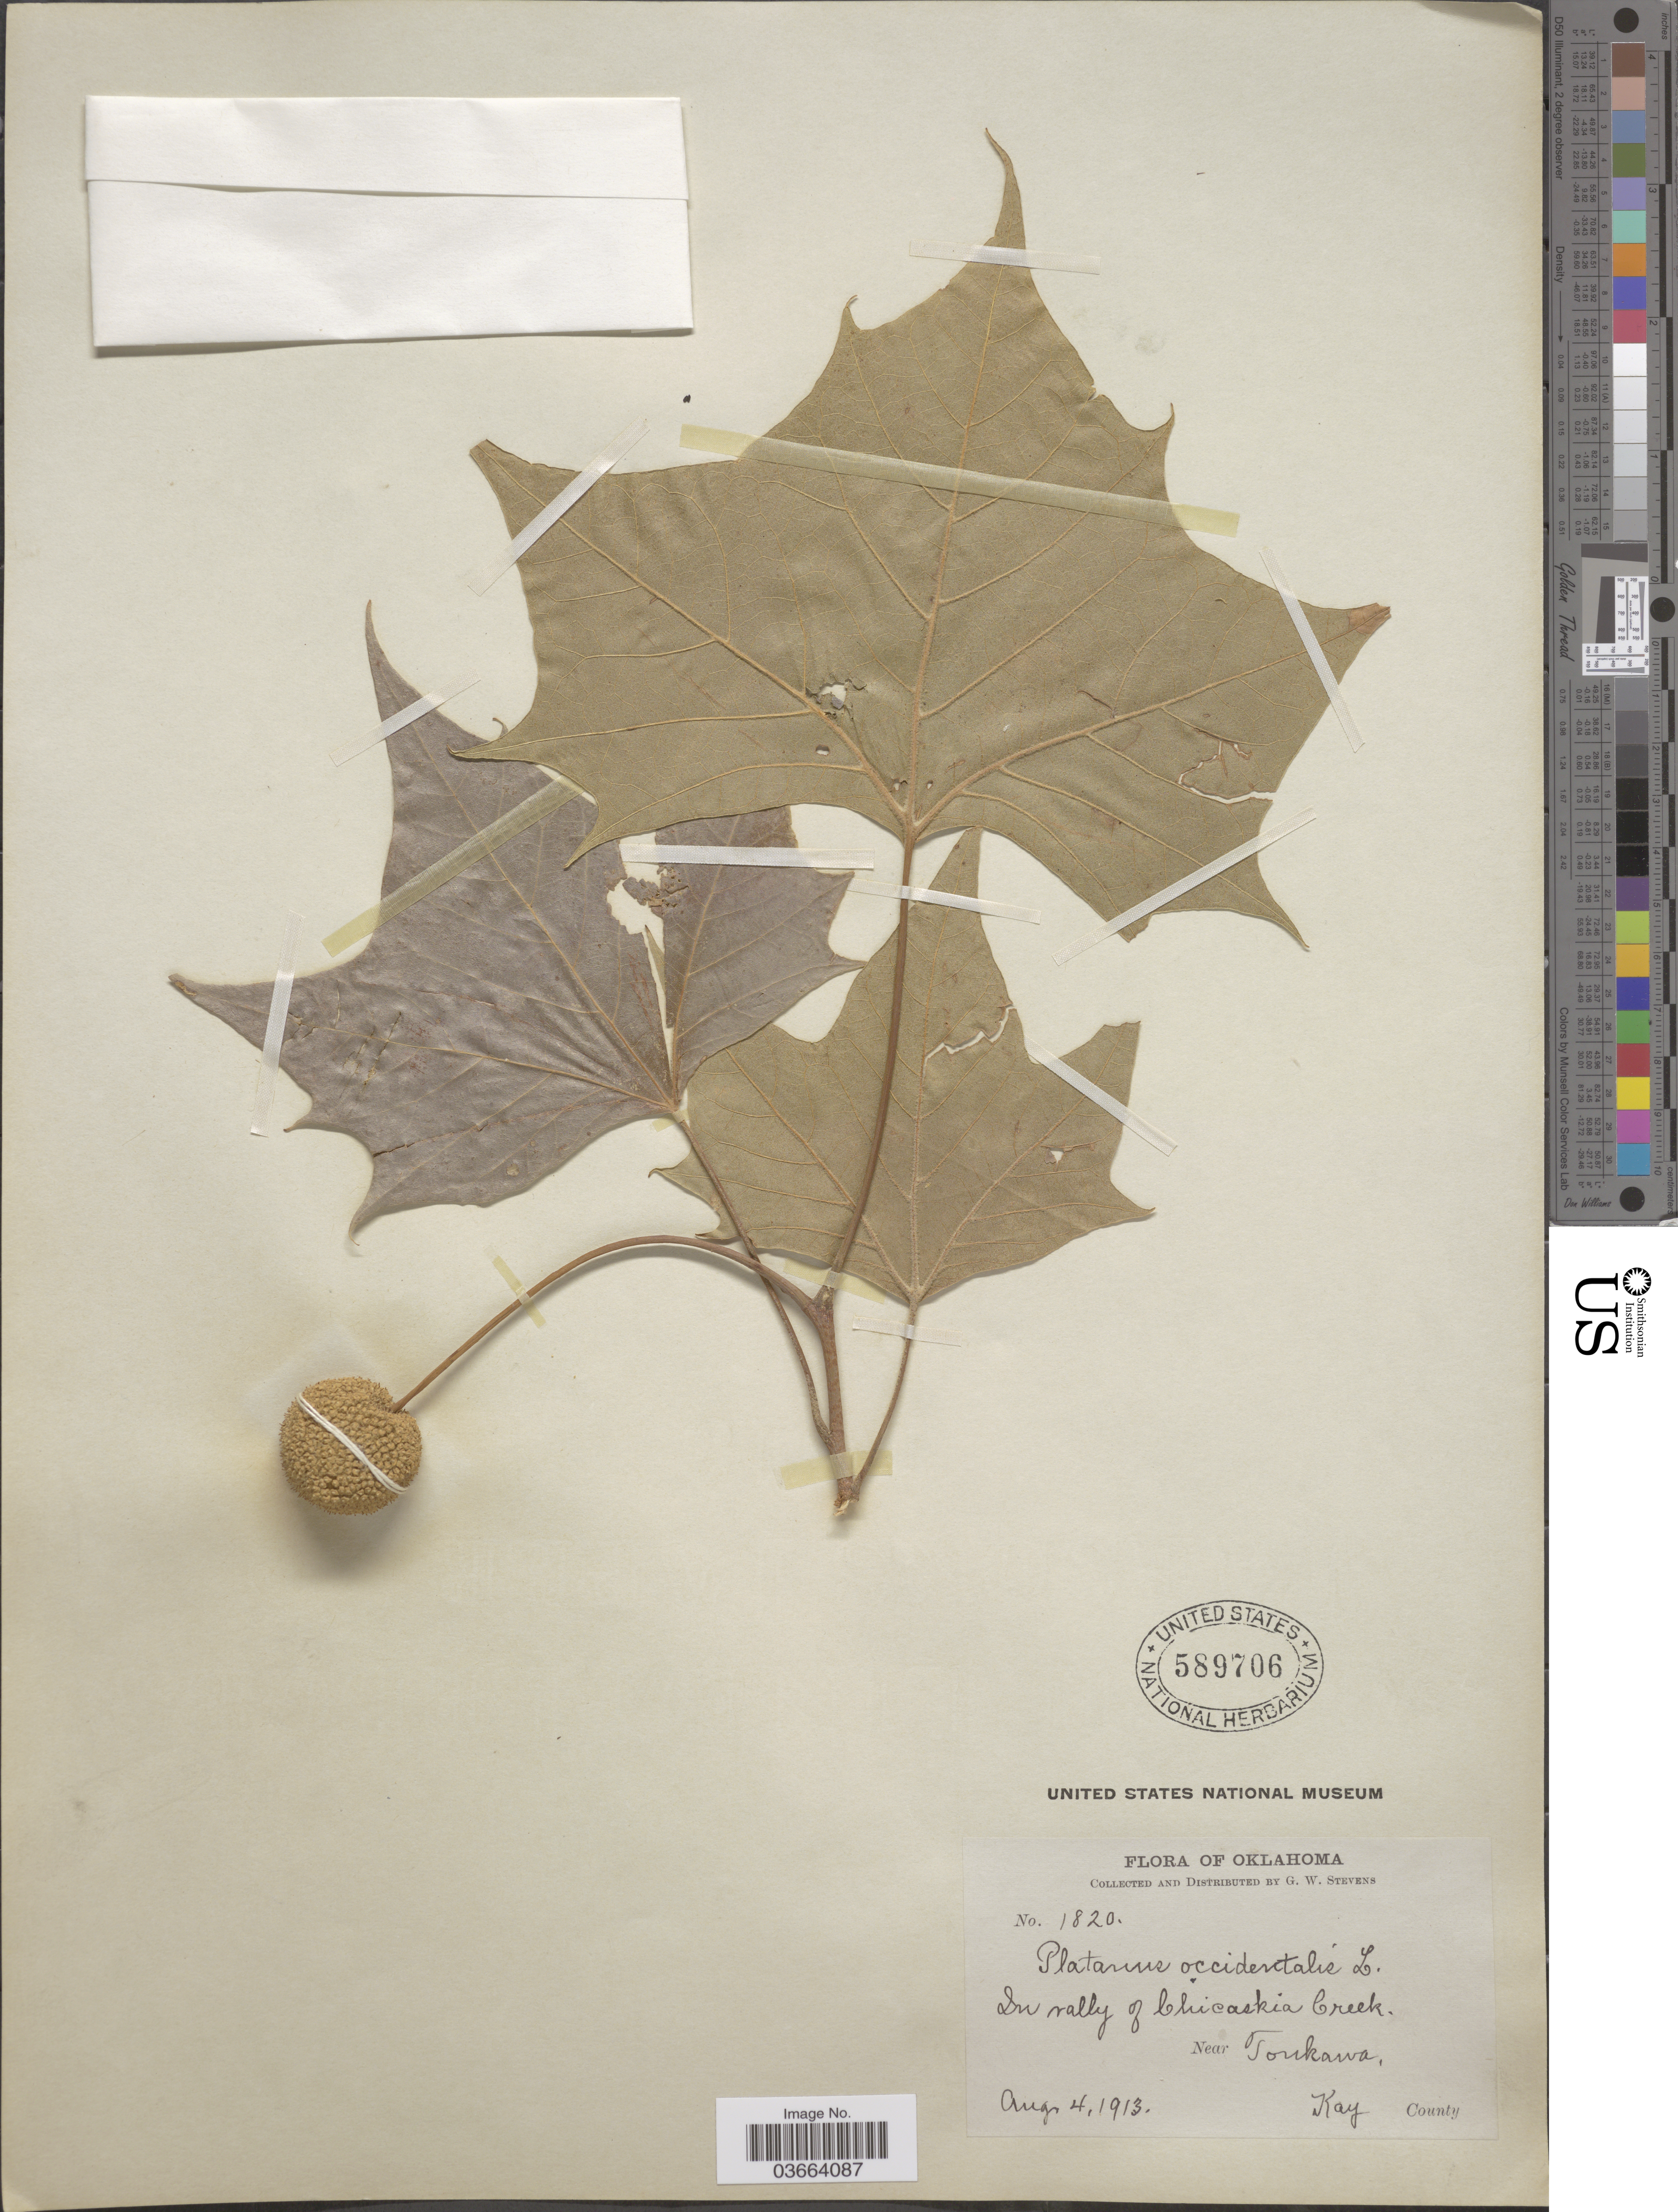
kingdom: Plantae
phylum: Tracheophyta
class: Magnoliopsida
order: Proteales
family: Platanaceae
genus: Platanus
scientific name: Platanus occidentalis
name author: L.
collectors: G. W. Stevens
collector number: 1820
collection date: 1913-08-04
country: United States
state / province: Oklahoma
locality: In valley of Chicaskia Creek. Near Tonkawa, Kay County.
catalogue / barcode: US 589706